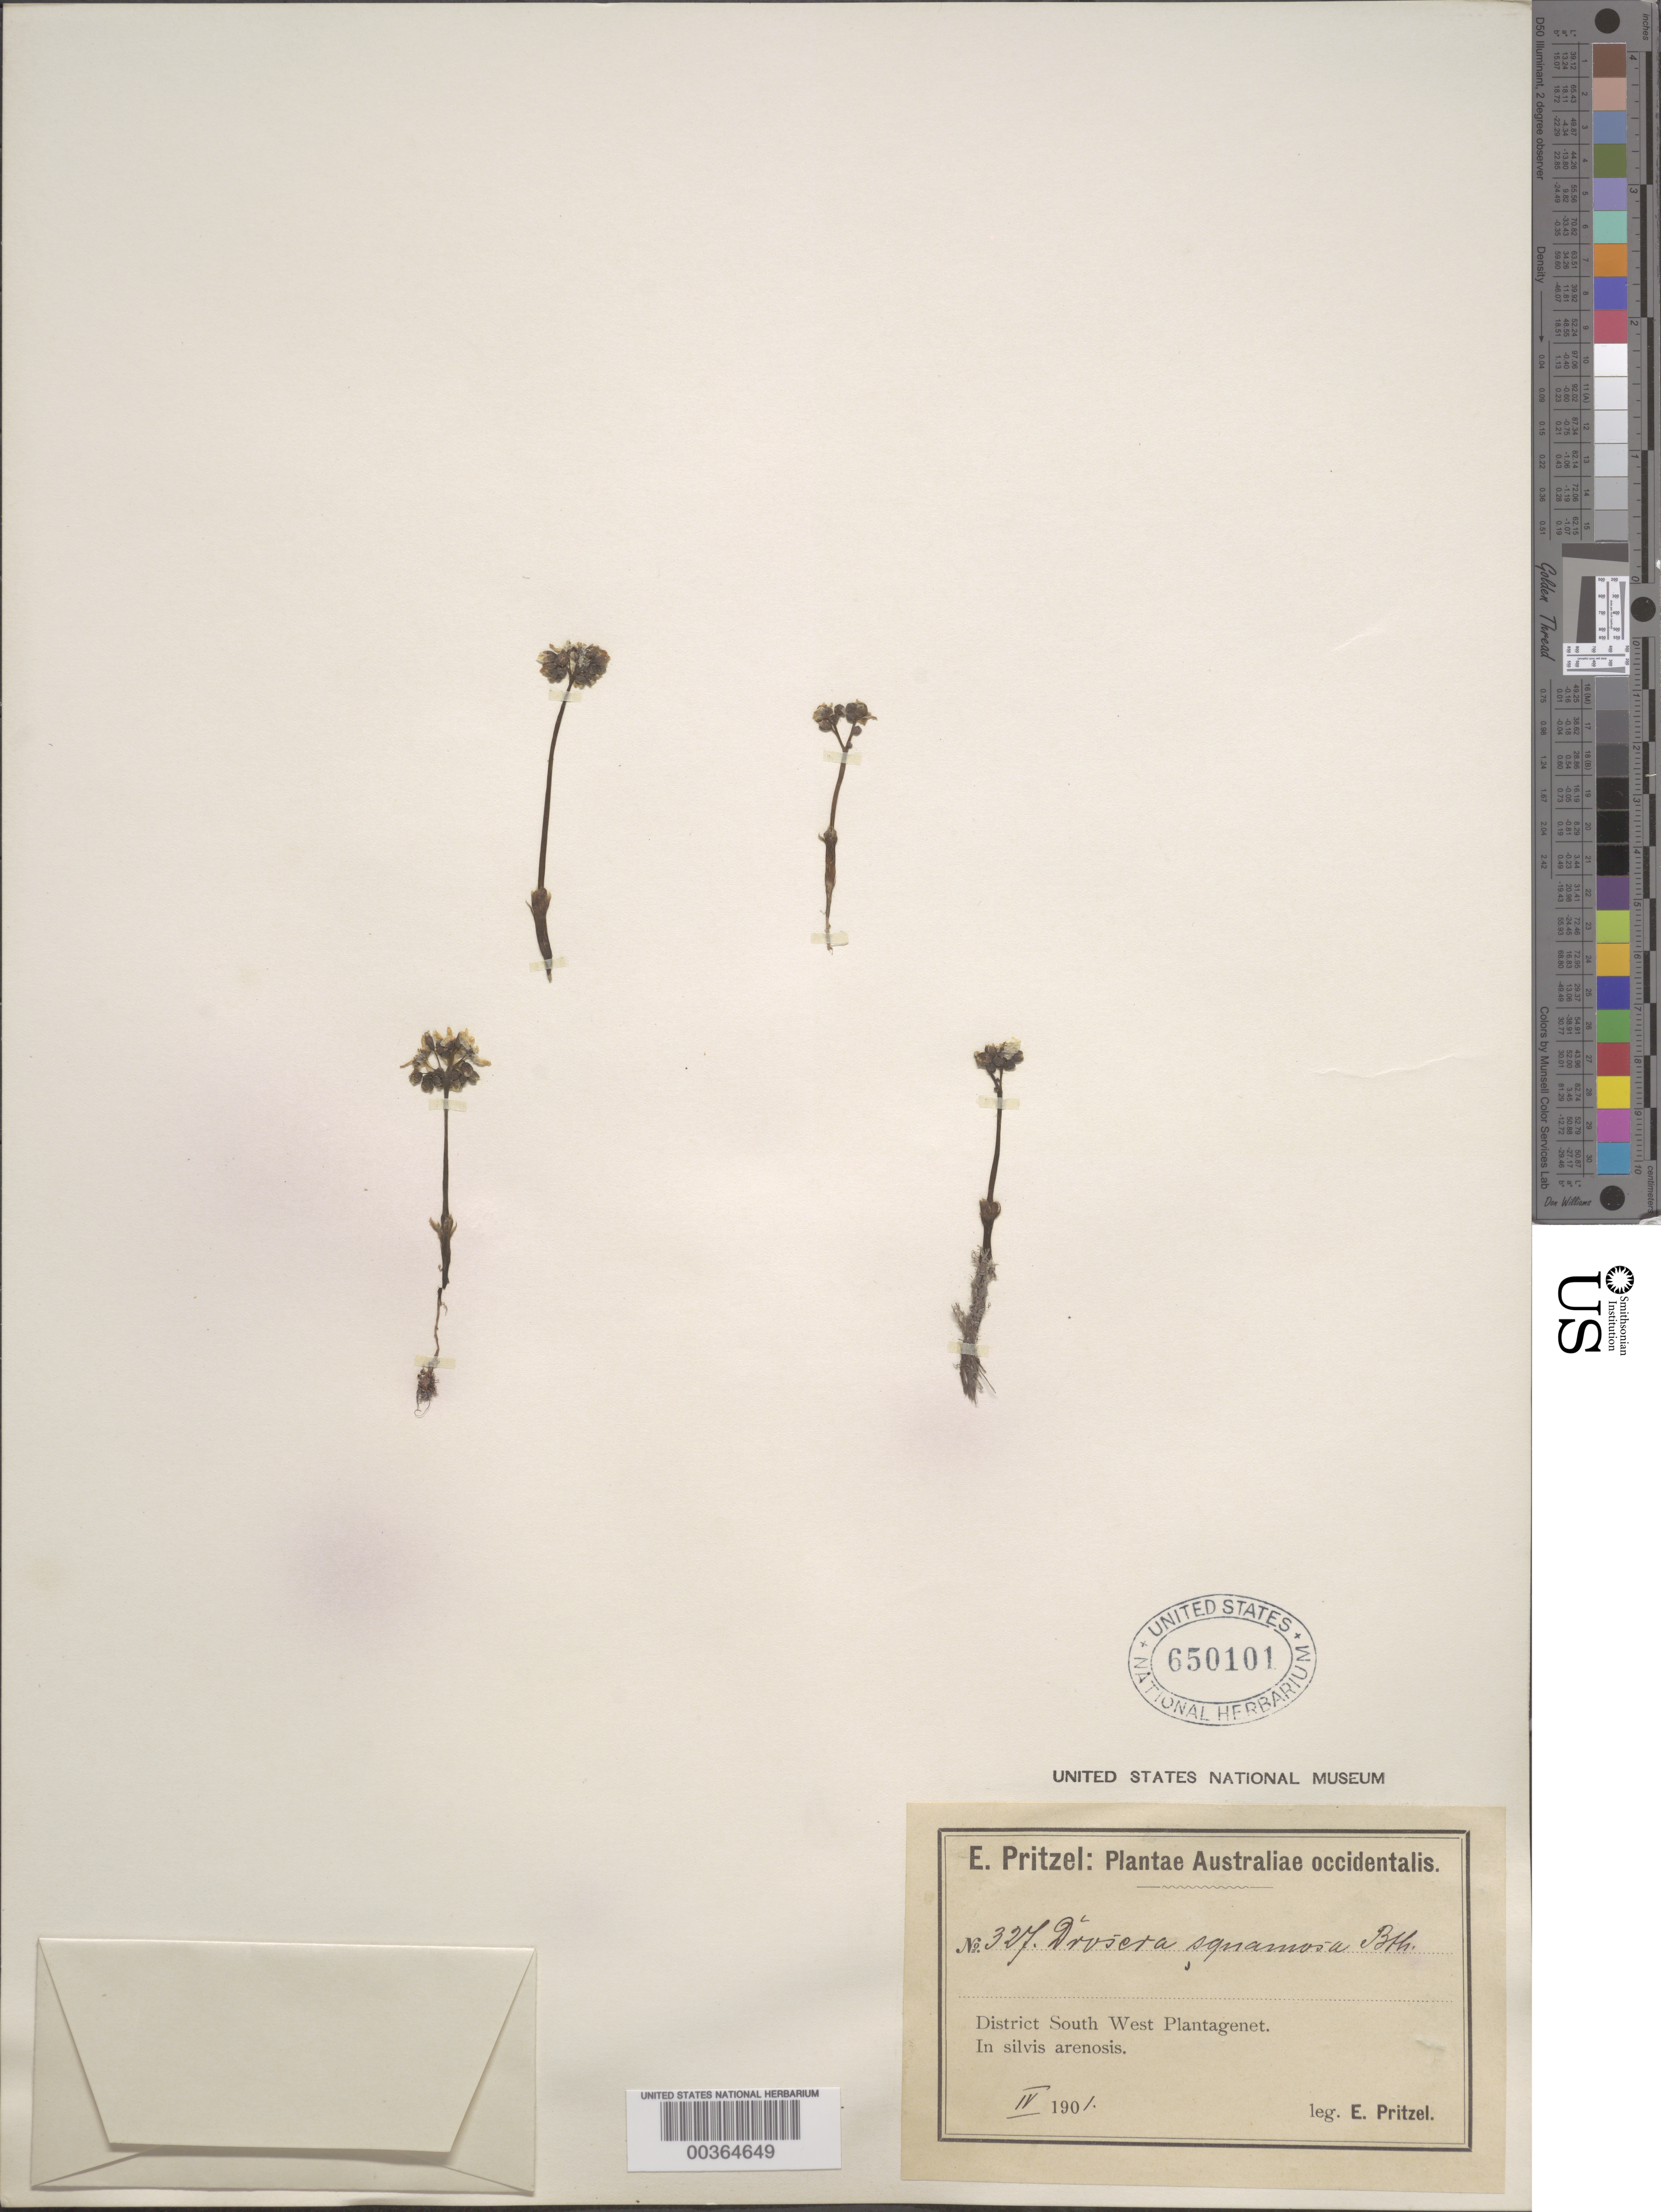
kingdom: Plantae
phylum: Tracheophyta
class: Magnoliopsida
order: Caryophyllales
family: Droseraceae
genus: Drosera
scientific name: Drosera squamosa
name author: Benth.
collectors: E. G. Pritzel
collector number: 327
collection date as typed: Apr 1901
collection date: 1901-04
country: Australia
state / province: Western Australia (?)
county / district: Plantagenet ?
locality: South west plantagenet district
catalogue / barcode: US 650101